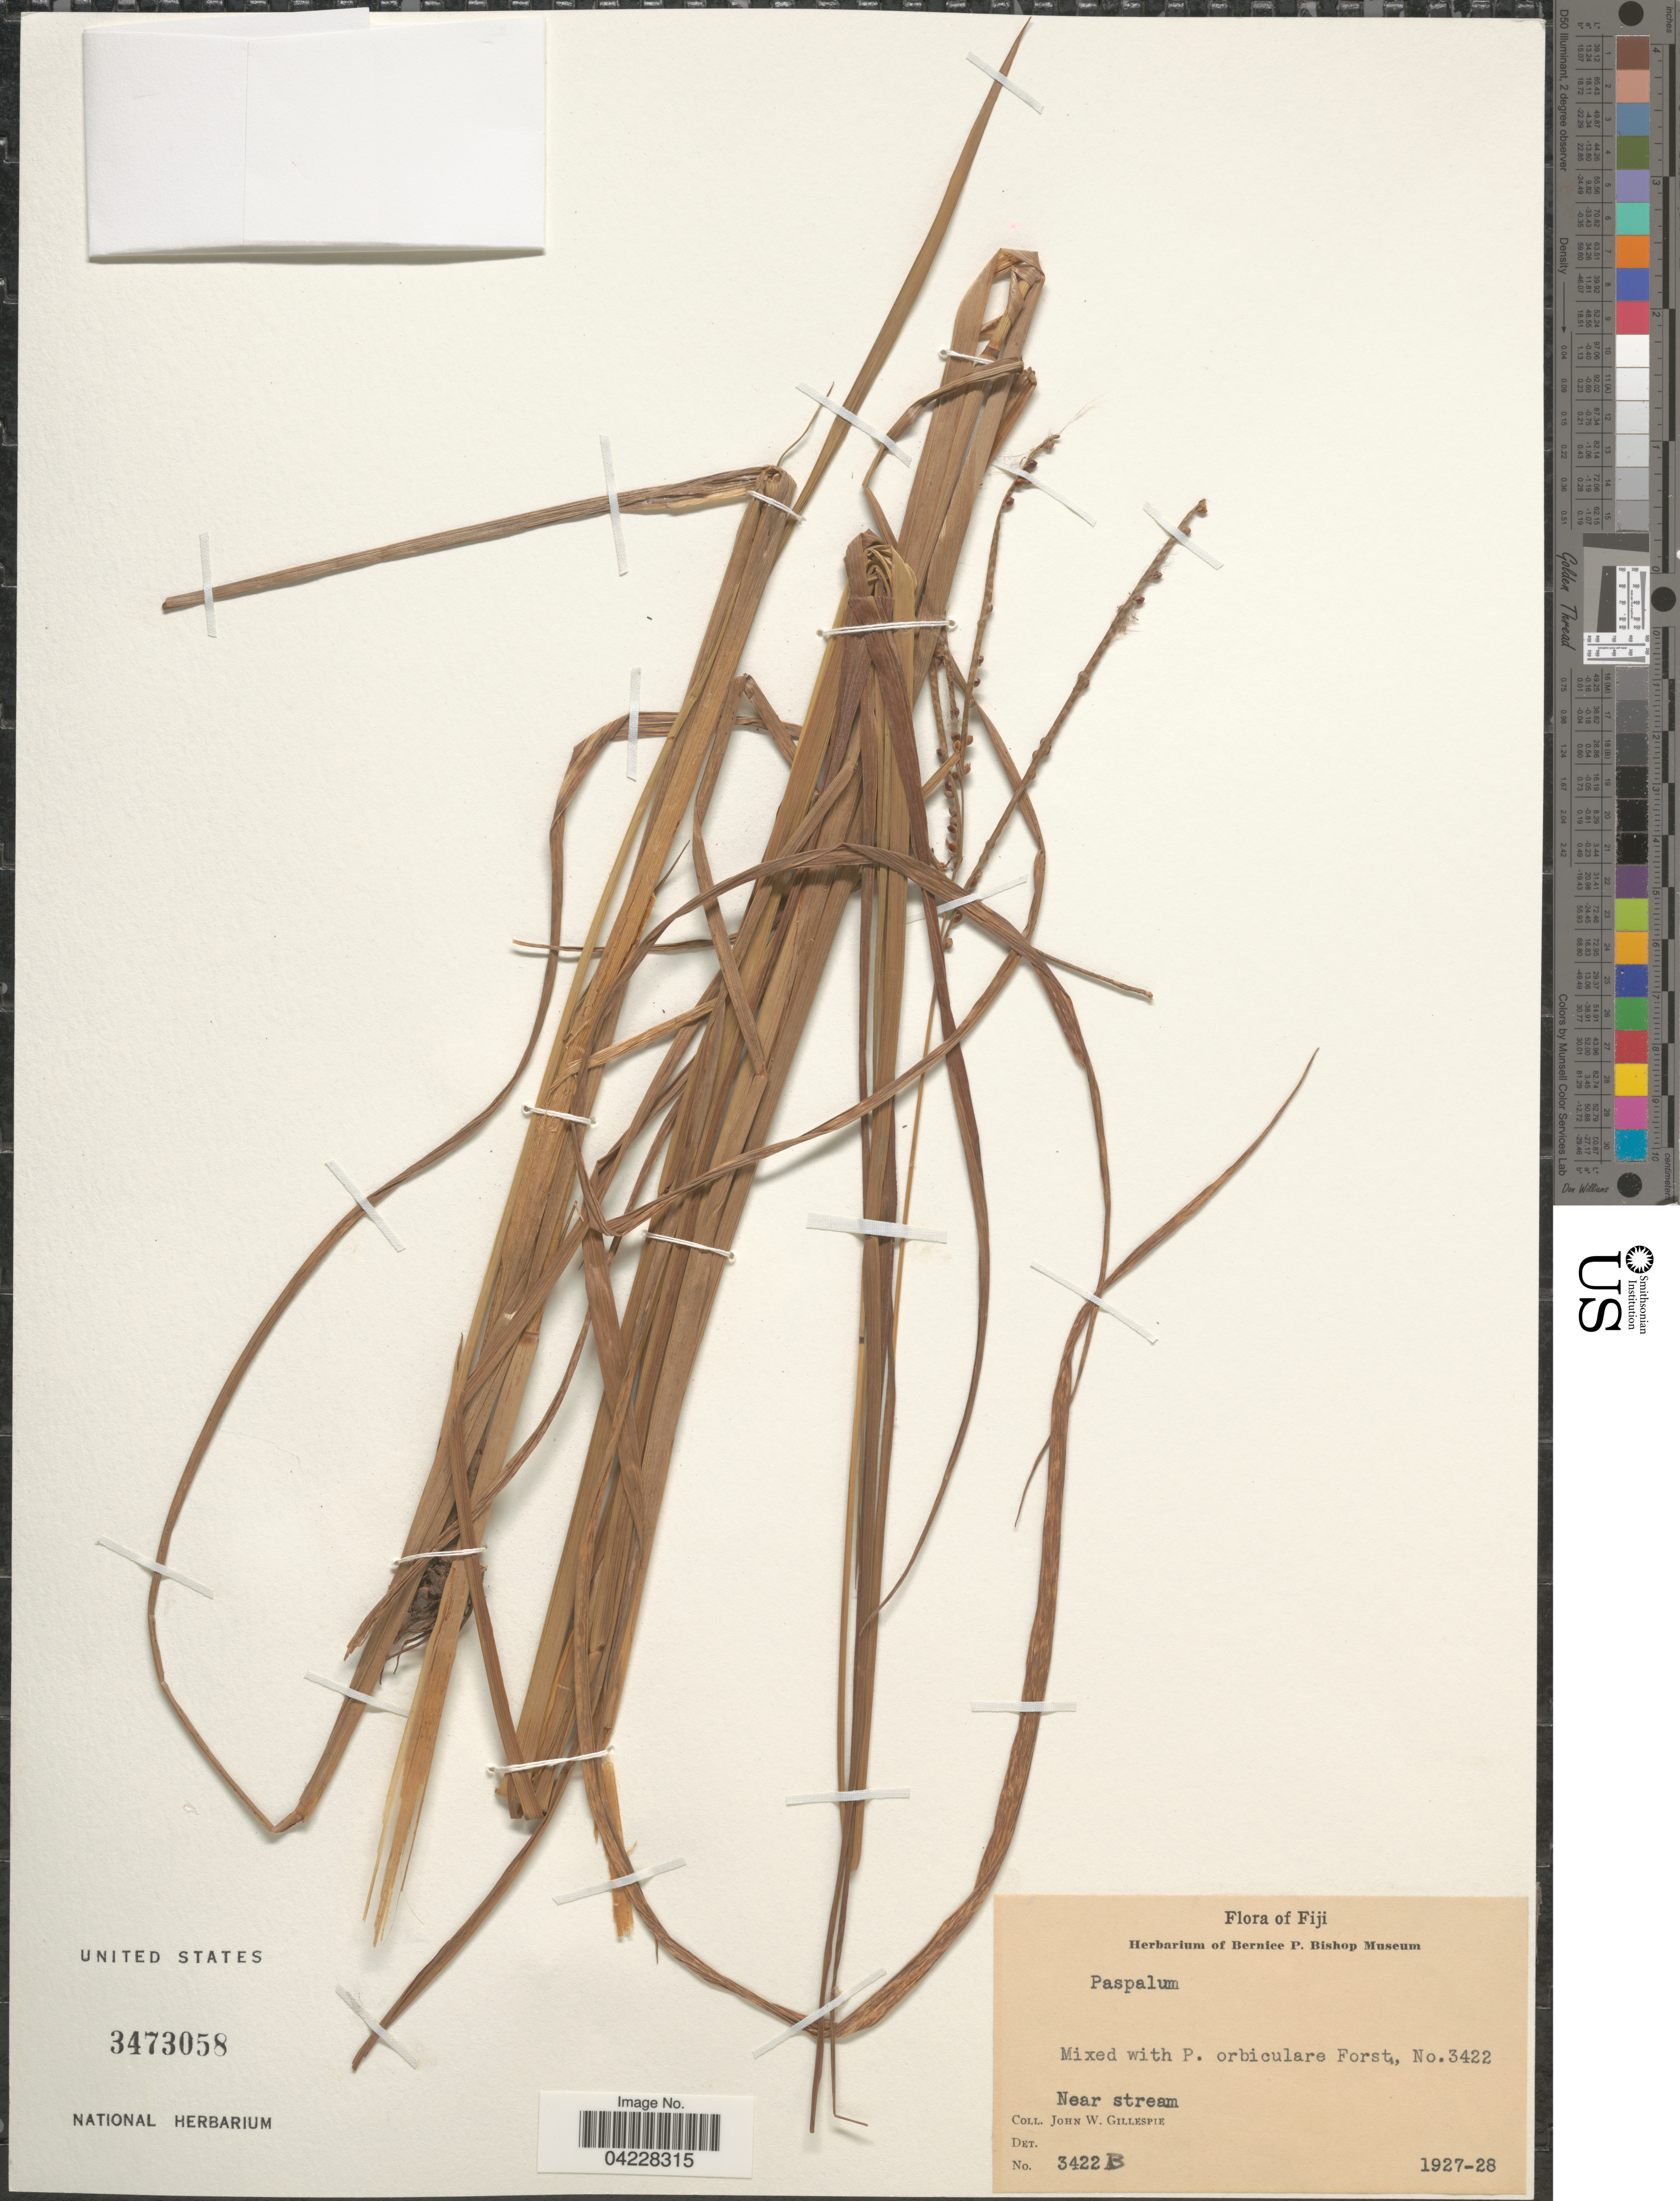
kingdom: Plantae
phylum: Tracheophyta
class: Liliopsida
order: Poales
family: Poaceae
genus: Paspalum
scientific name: Paspalum sp.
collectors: J. W. Gillespie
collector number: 3422B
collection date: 1927/1928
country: Fiji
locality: Near stream.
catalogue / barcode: US 3473058